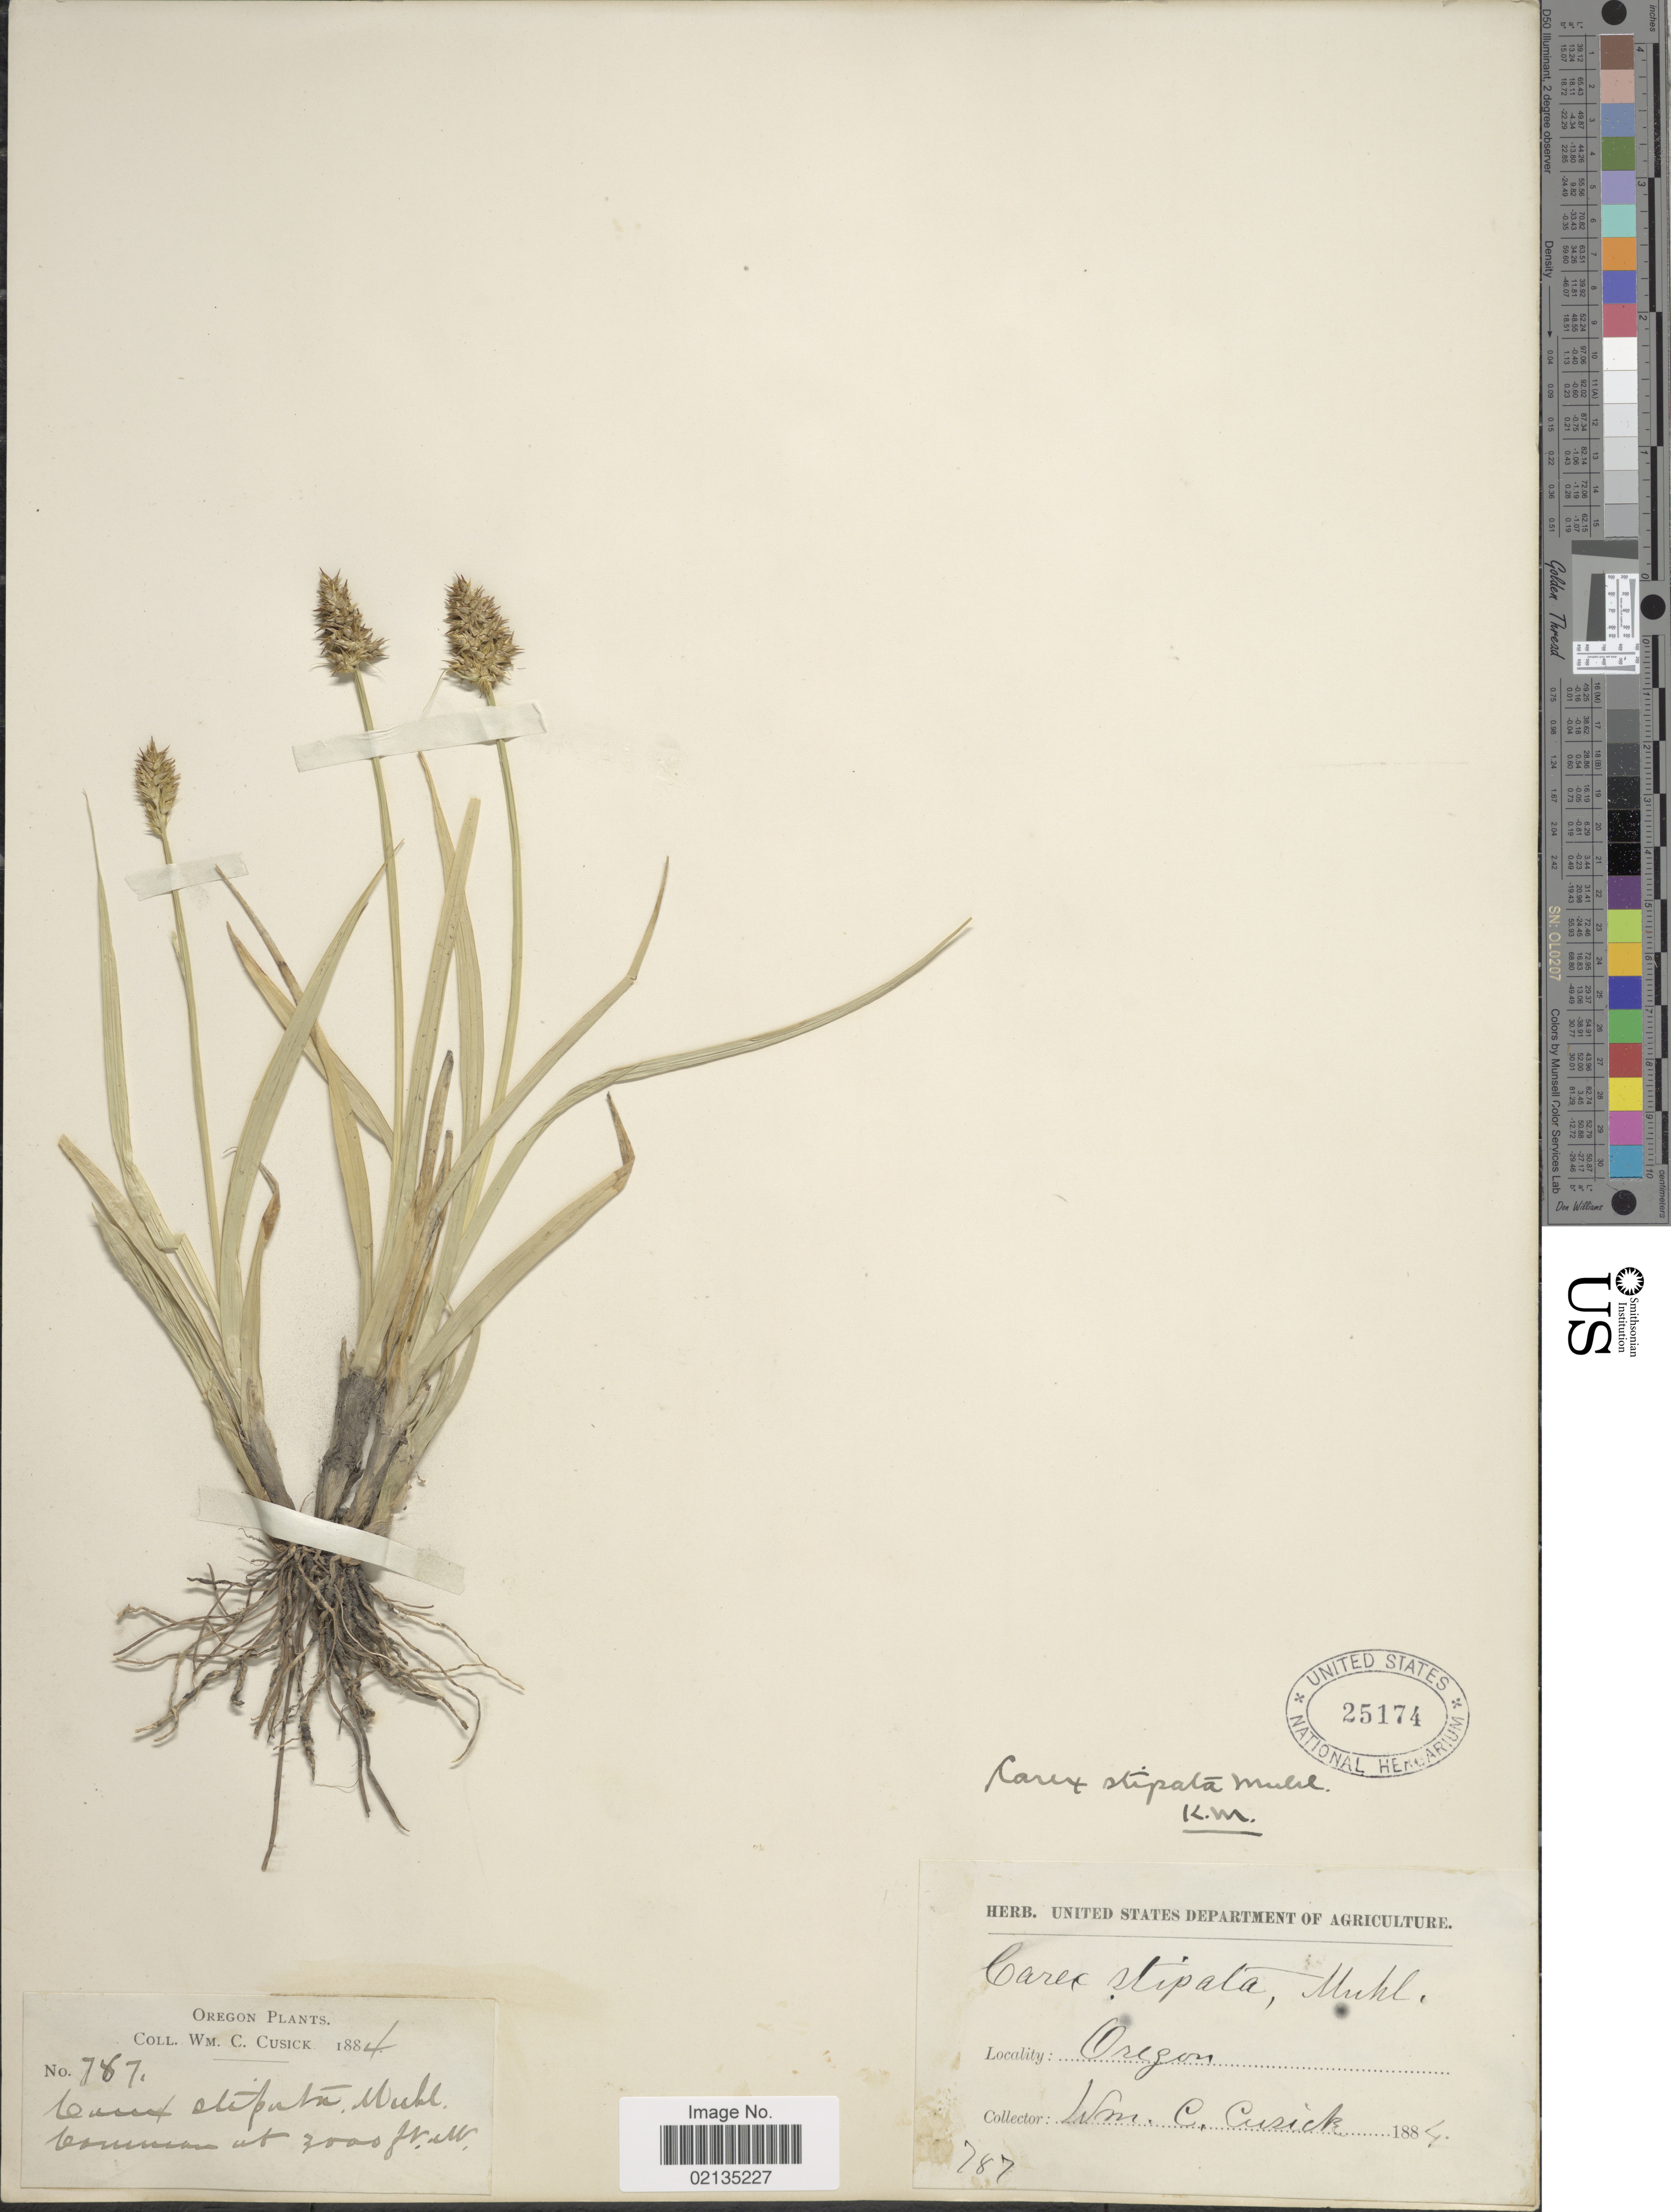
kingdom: Plantae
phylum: Tracheophyta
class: Liliopsida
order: Poales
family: Cyperaceae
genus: Carex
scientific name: Carex stipata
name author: Muhl. ex Willd.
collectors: W. C. Cusick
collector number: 787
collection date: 1884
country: United States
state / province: Oregon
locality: Oregon,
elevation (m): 914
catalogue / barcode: US 25174